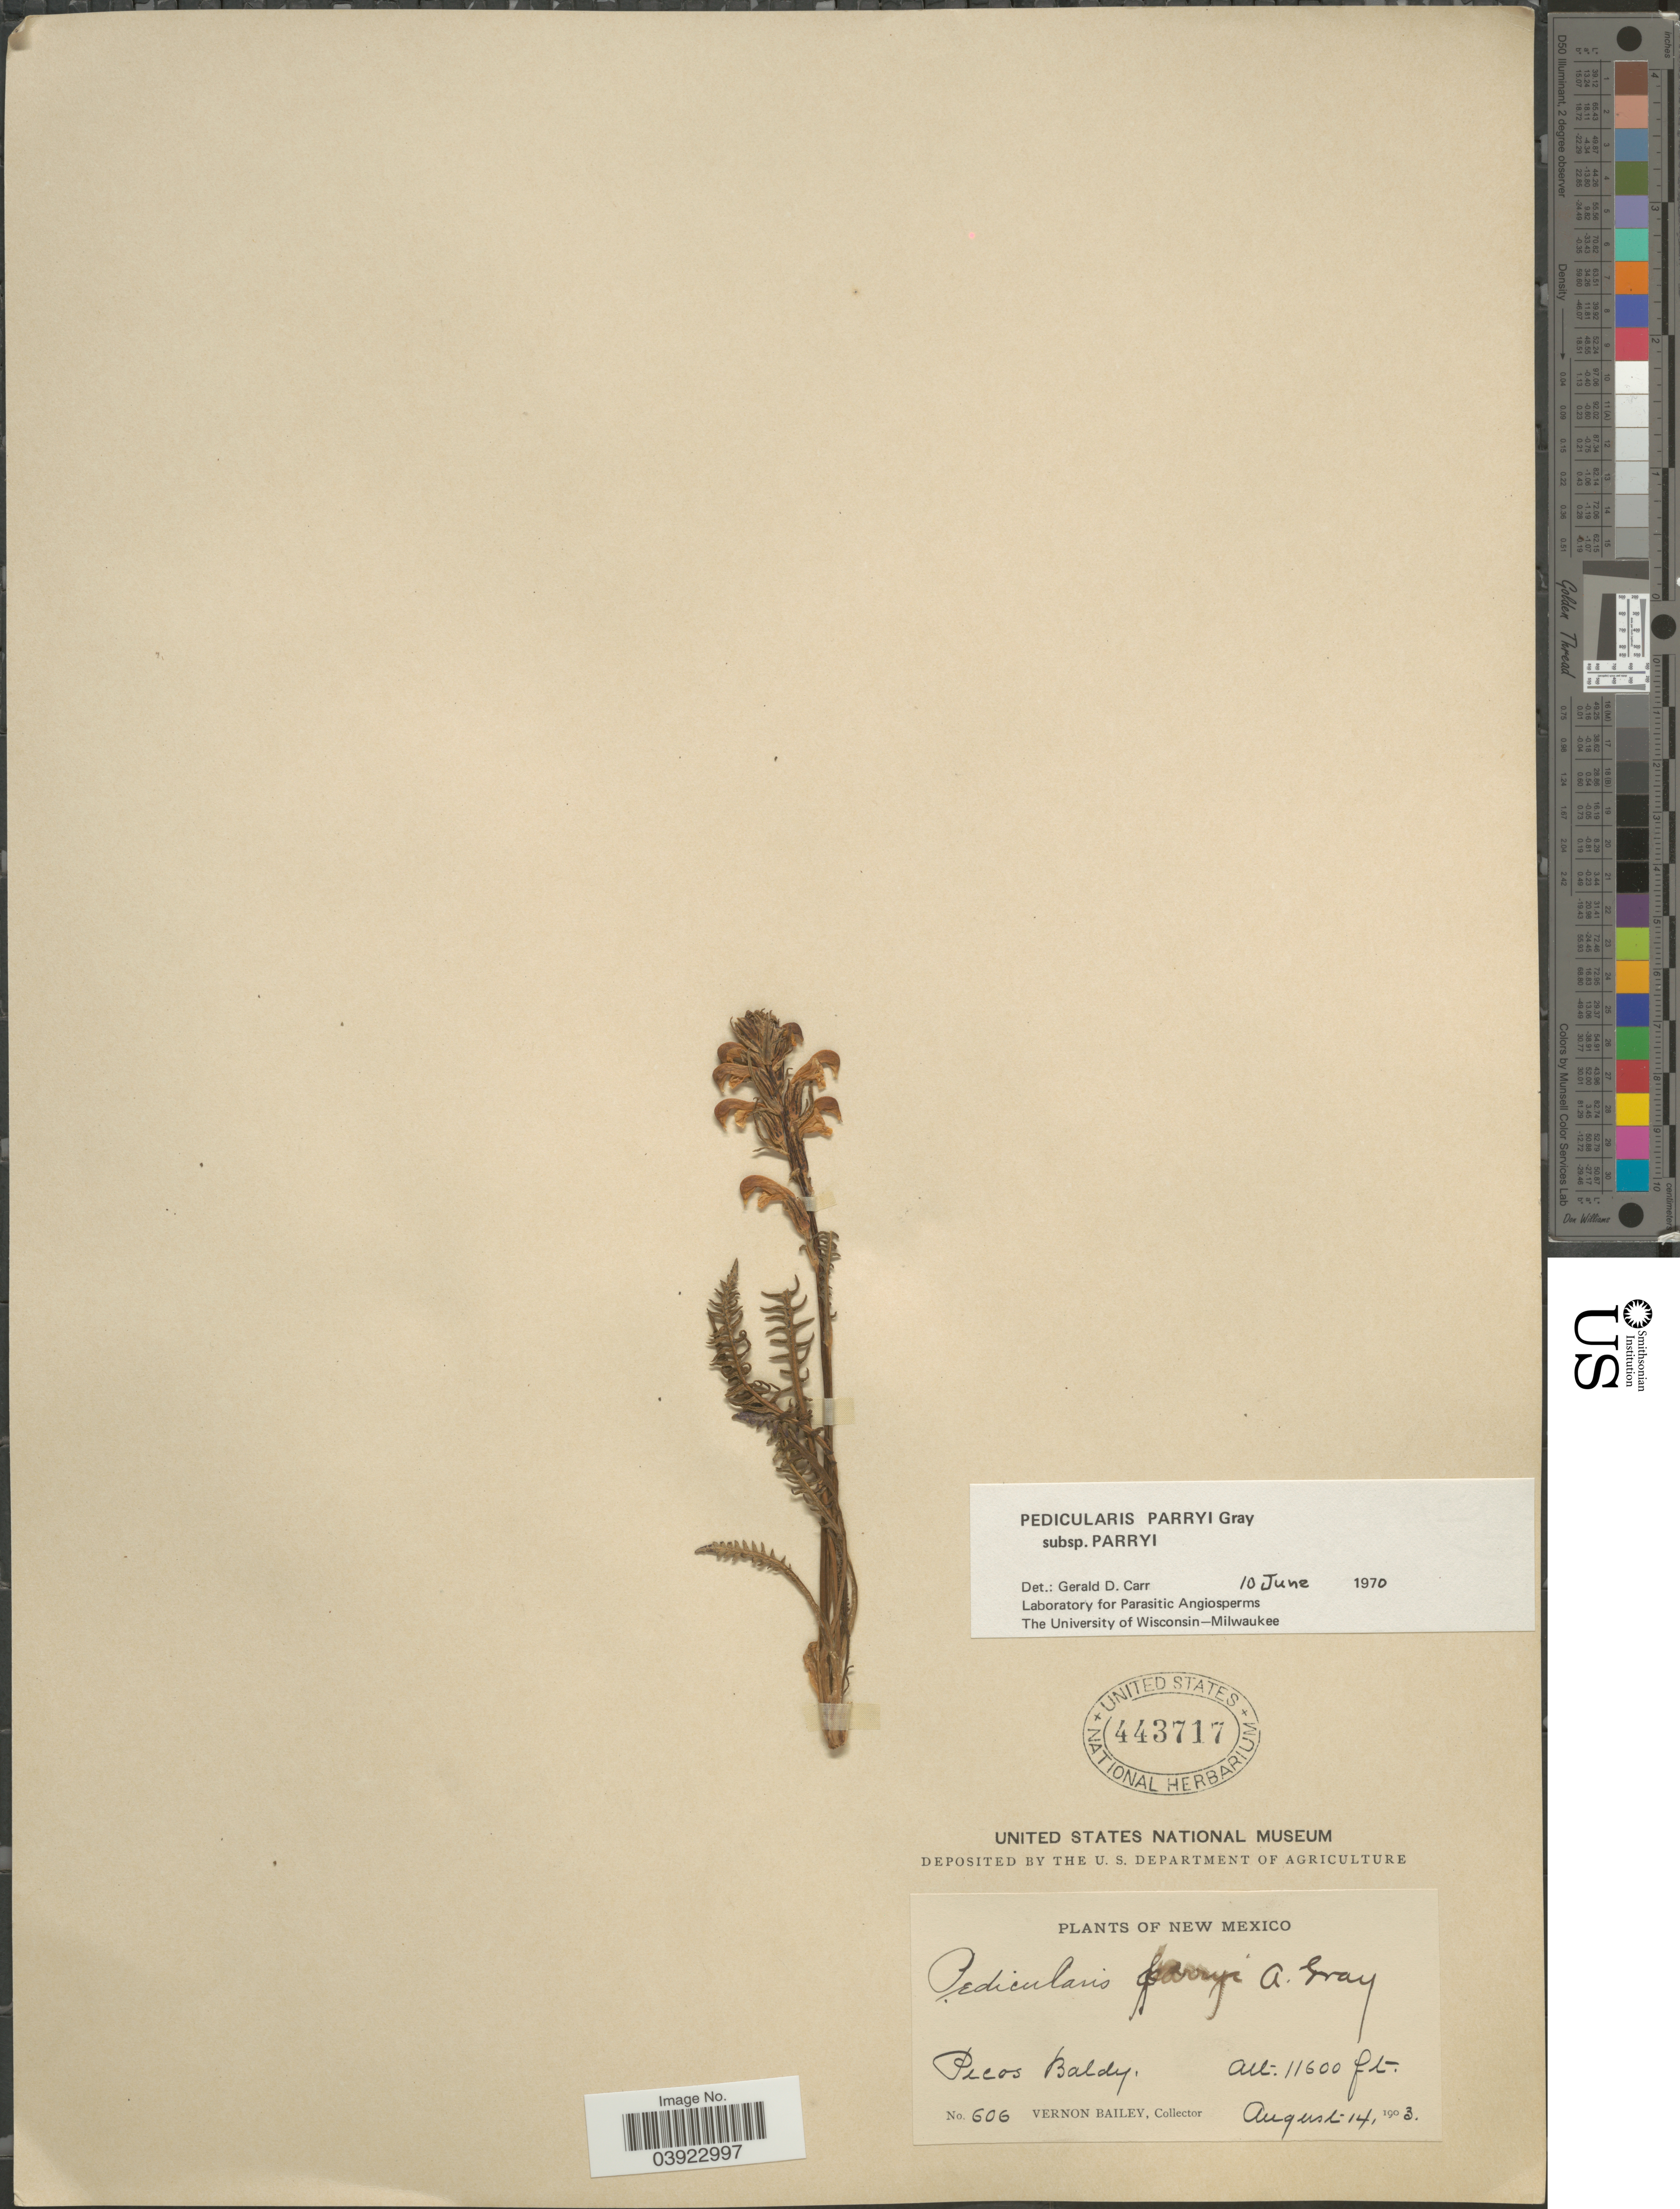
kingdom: Plantae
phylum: Tracheophyta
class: Magnoliopsida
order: Lamiales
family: Orobanchaceae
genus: Pedicularis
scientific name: Pedicularis parryi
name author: A. Gray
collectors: V. O. Bailey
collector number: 606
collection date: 1903-08-14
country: United States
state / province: New Mexico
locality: Pecos Baldy.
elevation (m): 3536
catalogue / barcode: US 443717